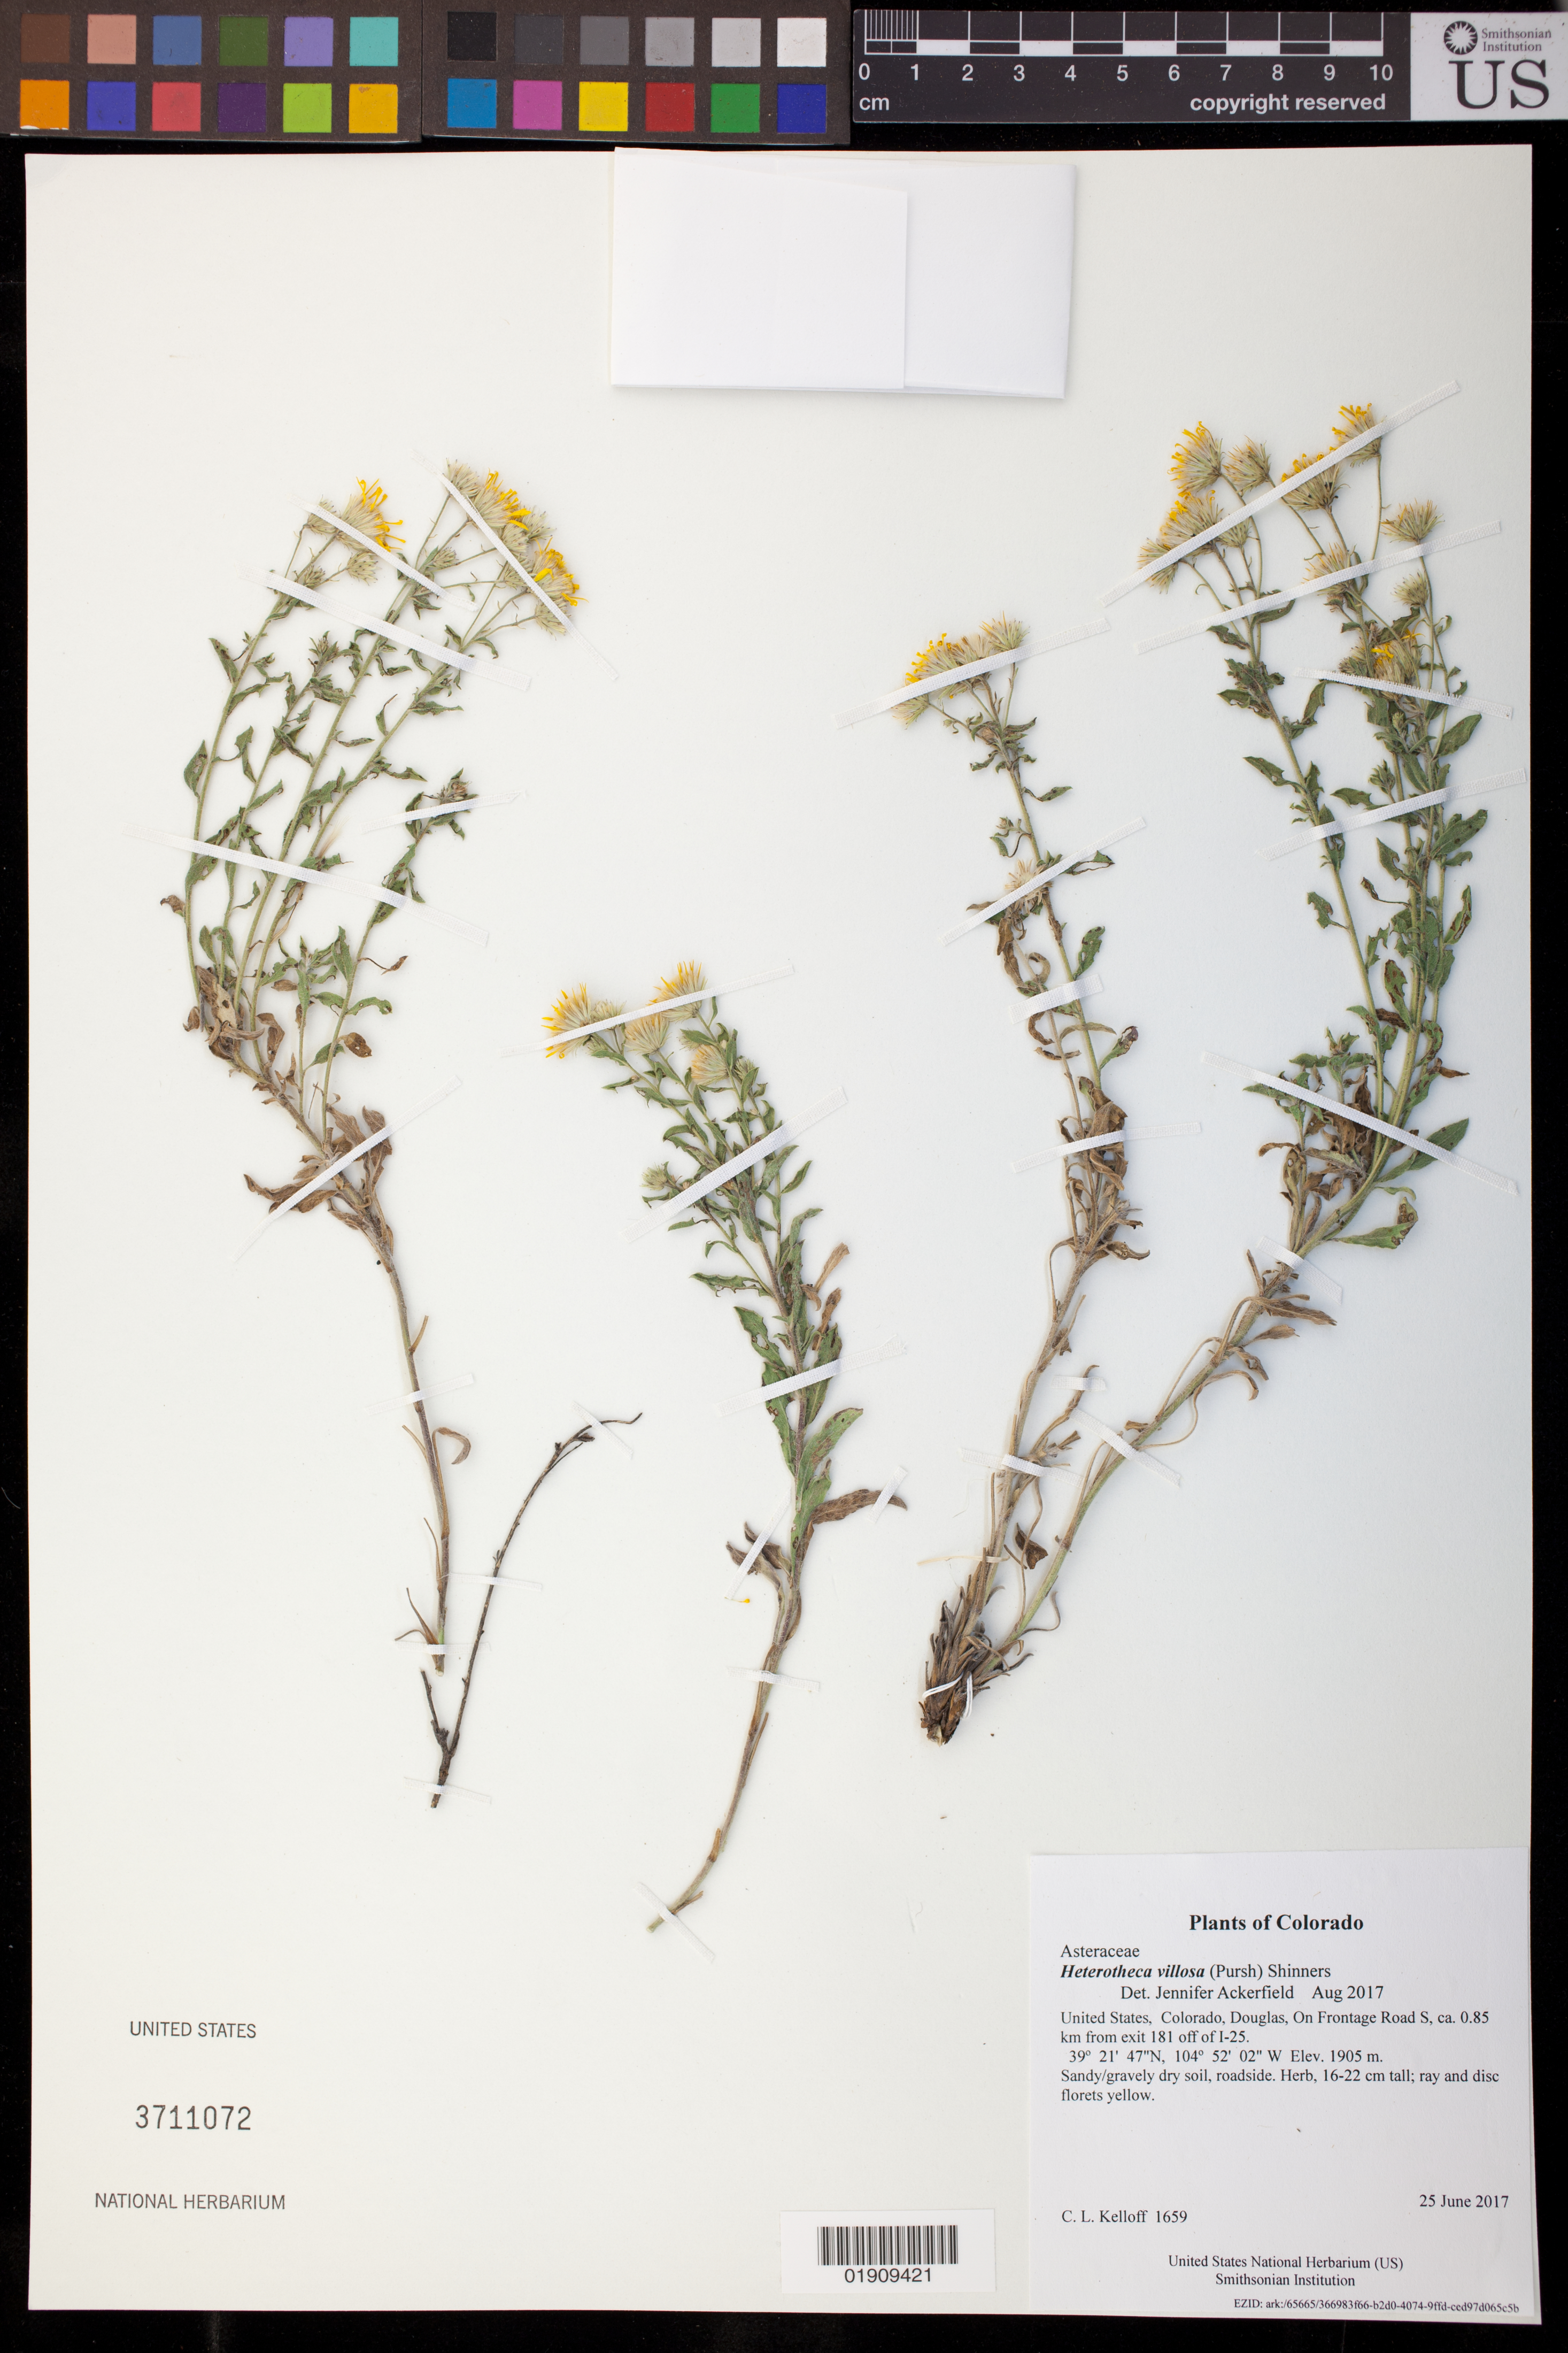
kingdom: Plantae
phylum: Tracheophyta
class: Magnoliopsida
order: Asterales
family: Asteraceae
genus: Heterotheca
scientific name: Heterotheca villosa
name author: (Pursh) Shinners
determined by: Ackerfield, Jennifer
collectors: C. L. Kelloff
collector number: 1659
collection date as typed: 25 June 2017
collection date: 2017-06-25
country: United States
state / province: Colorado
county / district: Douglas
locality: On Frontage Road S, ca. 0.85 km from exit 181 off of I-25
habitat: Sandy/gravely dry soil, roadside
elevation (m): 1905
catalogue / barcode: US 3711072